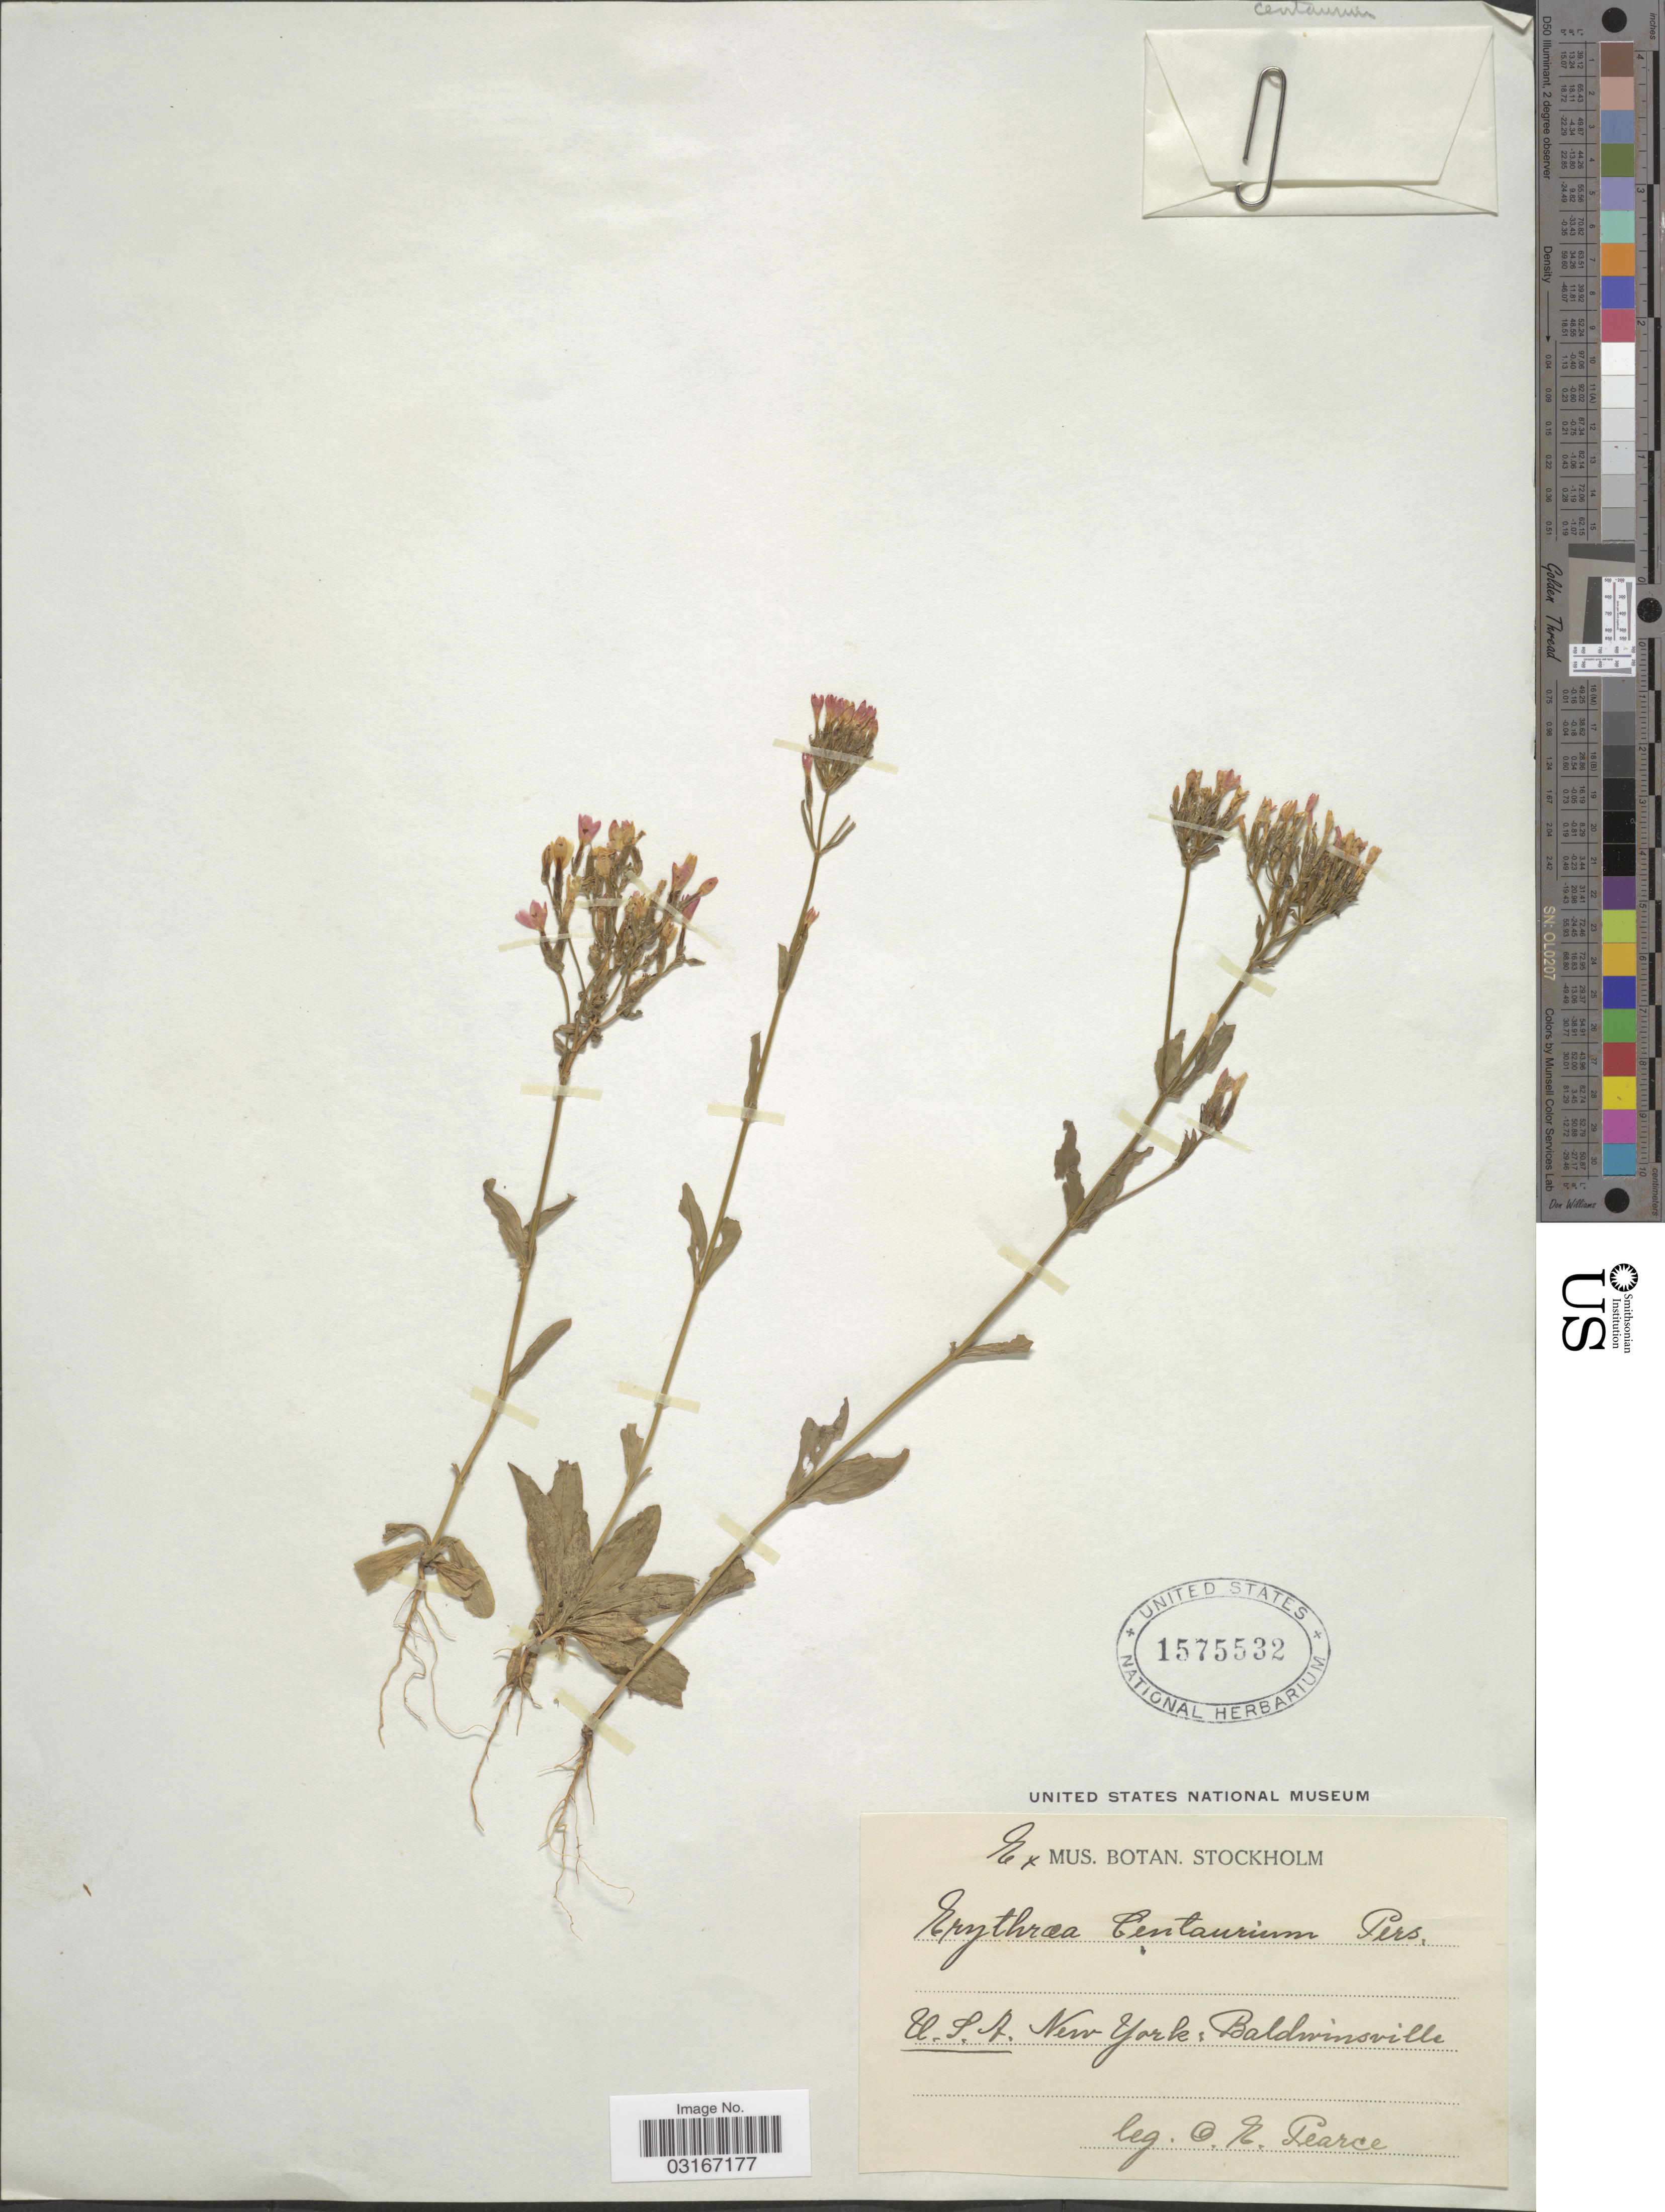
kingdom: Plantae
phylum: Tracheophyta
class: Magnoliopsida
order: Gentianales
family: Gentianaceae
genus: Centaurium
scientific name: Centaurium spicatum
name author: (L.) Fritsch ex Janch.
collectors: O. E. Pearce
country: United States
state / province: New York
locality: Baldwinsville.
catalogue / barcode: US 1575532